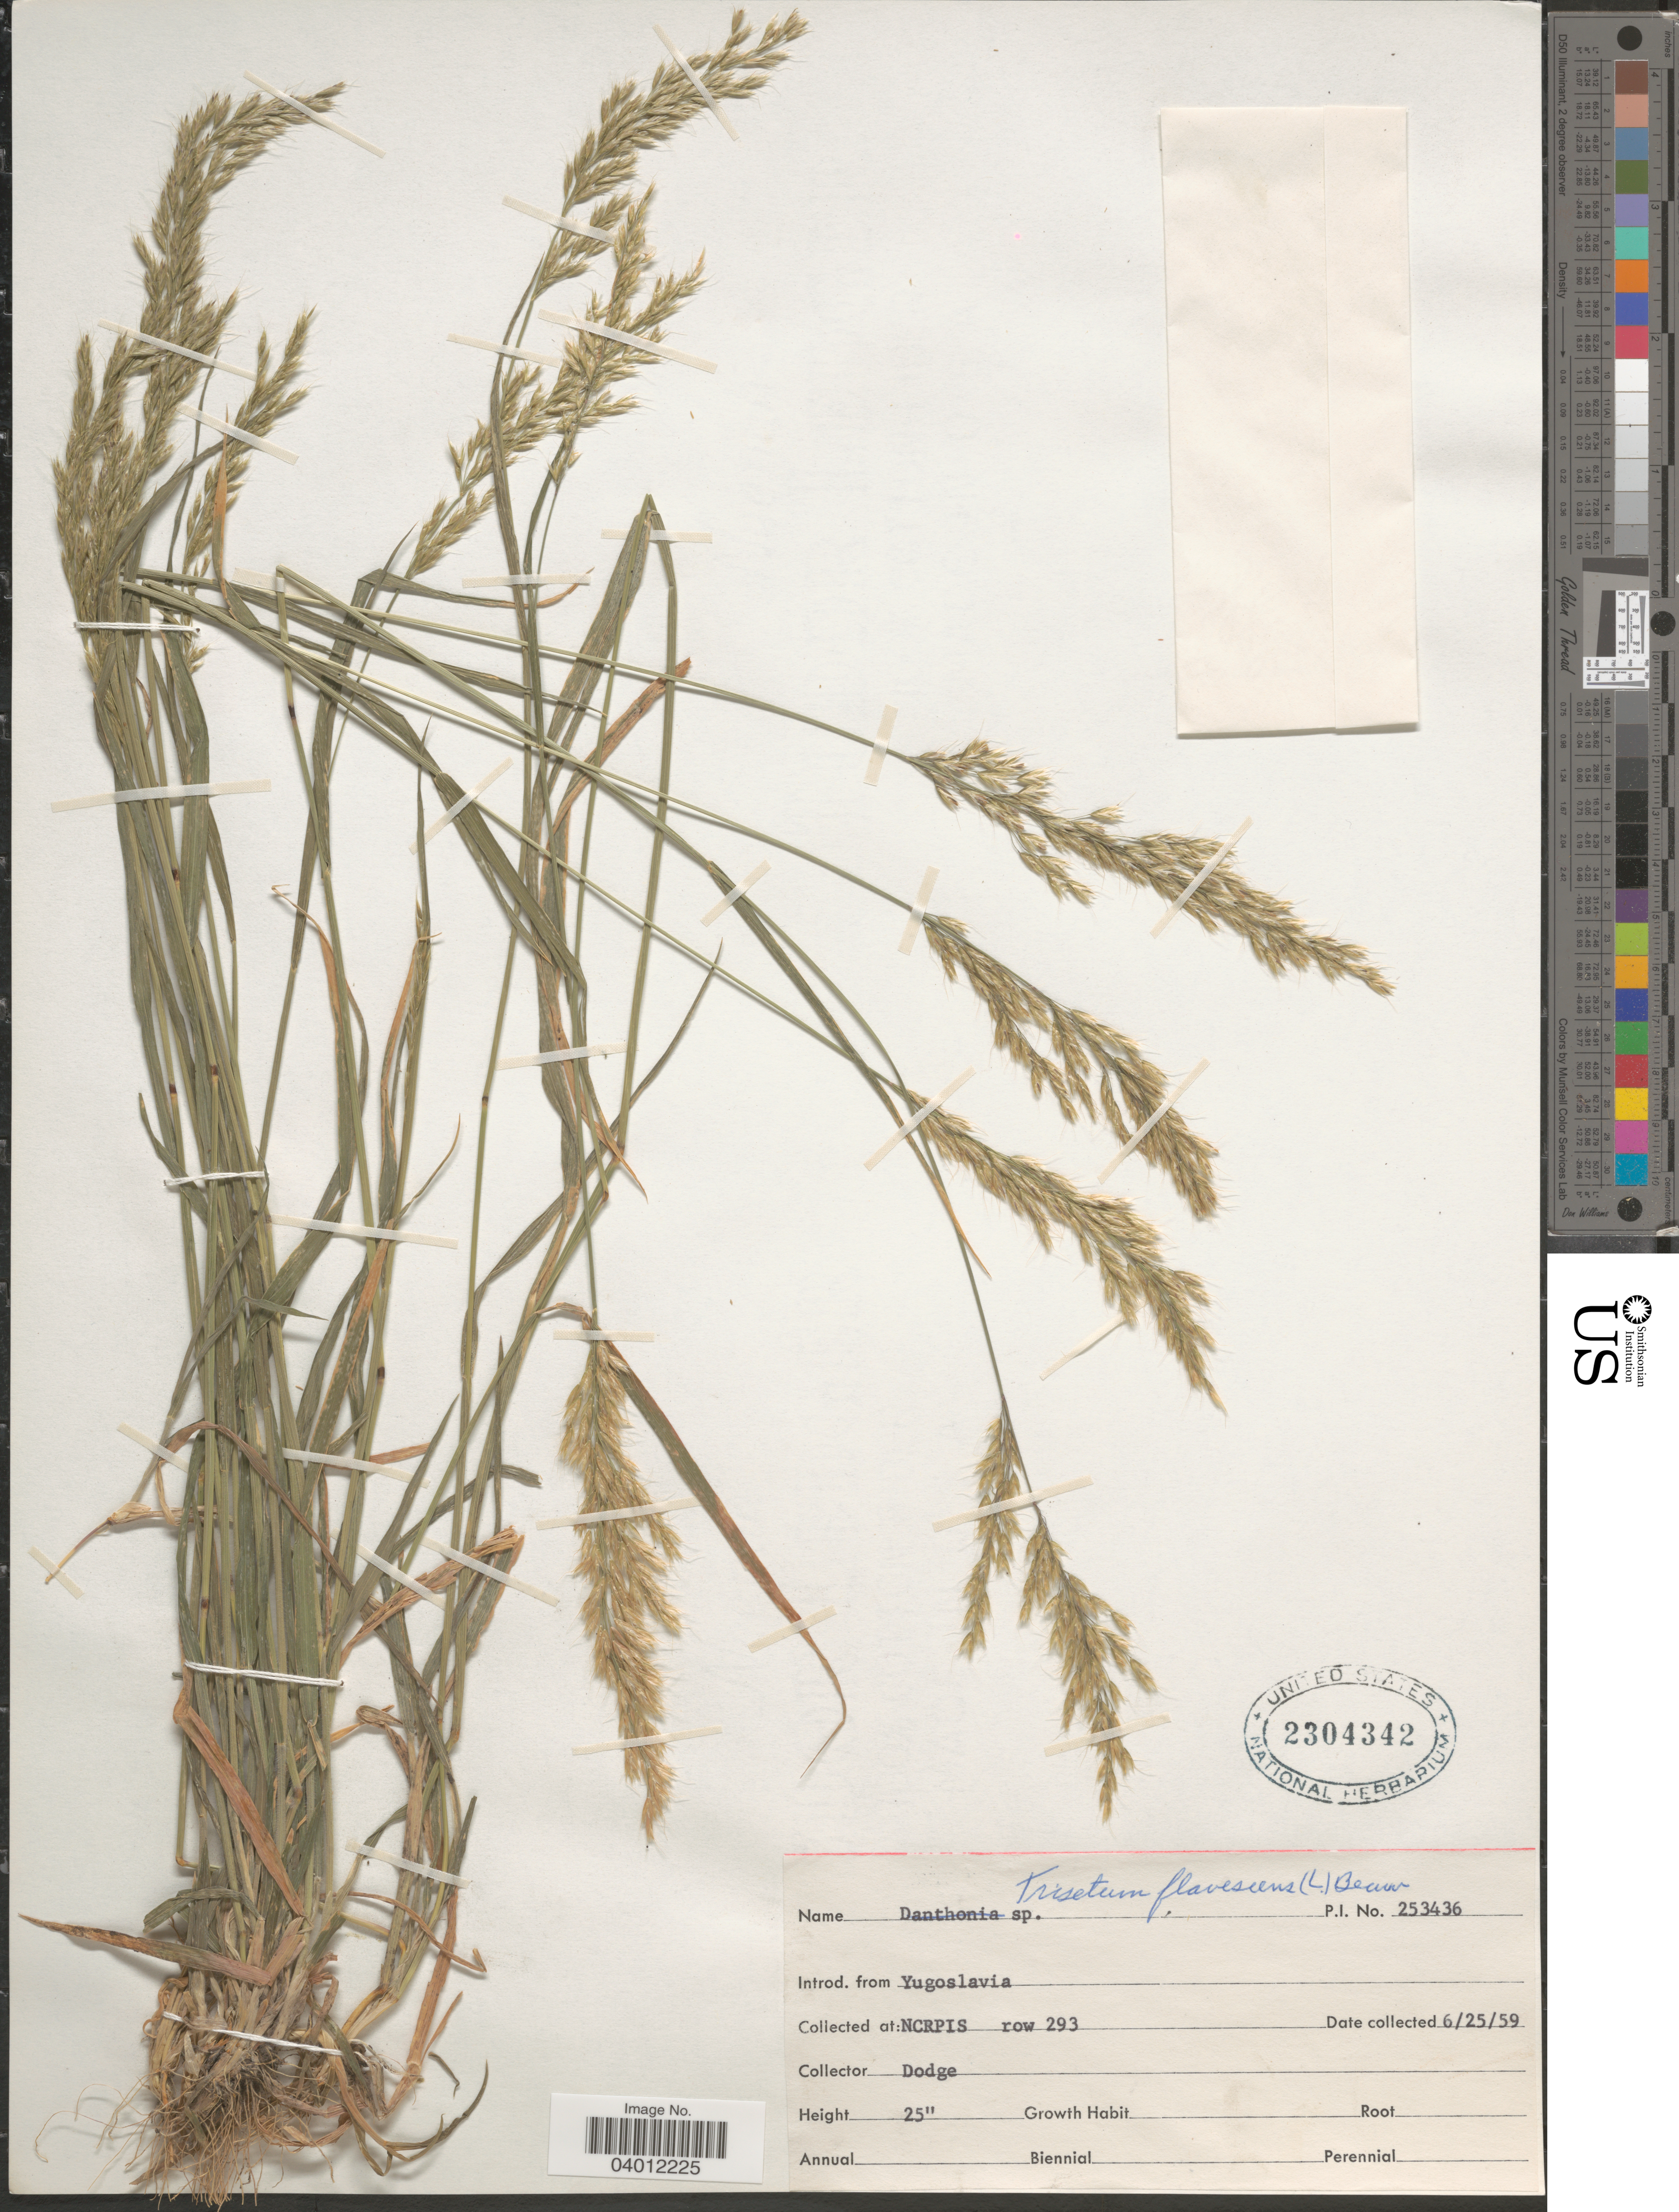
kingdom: Plantae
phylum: Tracheophyta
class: Liliopsida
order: Poales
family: Poaceae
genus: Trisetum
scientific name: Trisetum flavescens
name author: (L.) P. Beauv.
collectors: -. Dodge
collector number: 253436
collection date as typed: Transcribed d/m/y: 25/6/59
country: United States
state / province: Iowa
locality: NCRPIS row 293.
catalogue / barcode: US 2304342